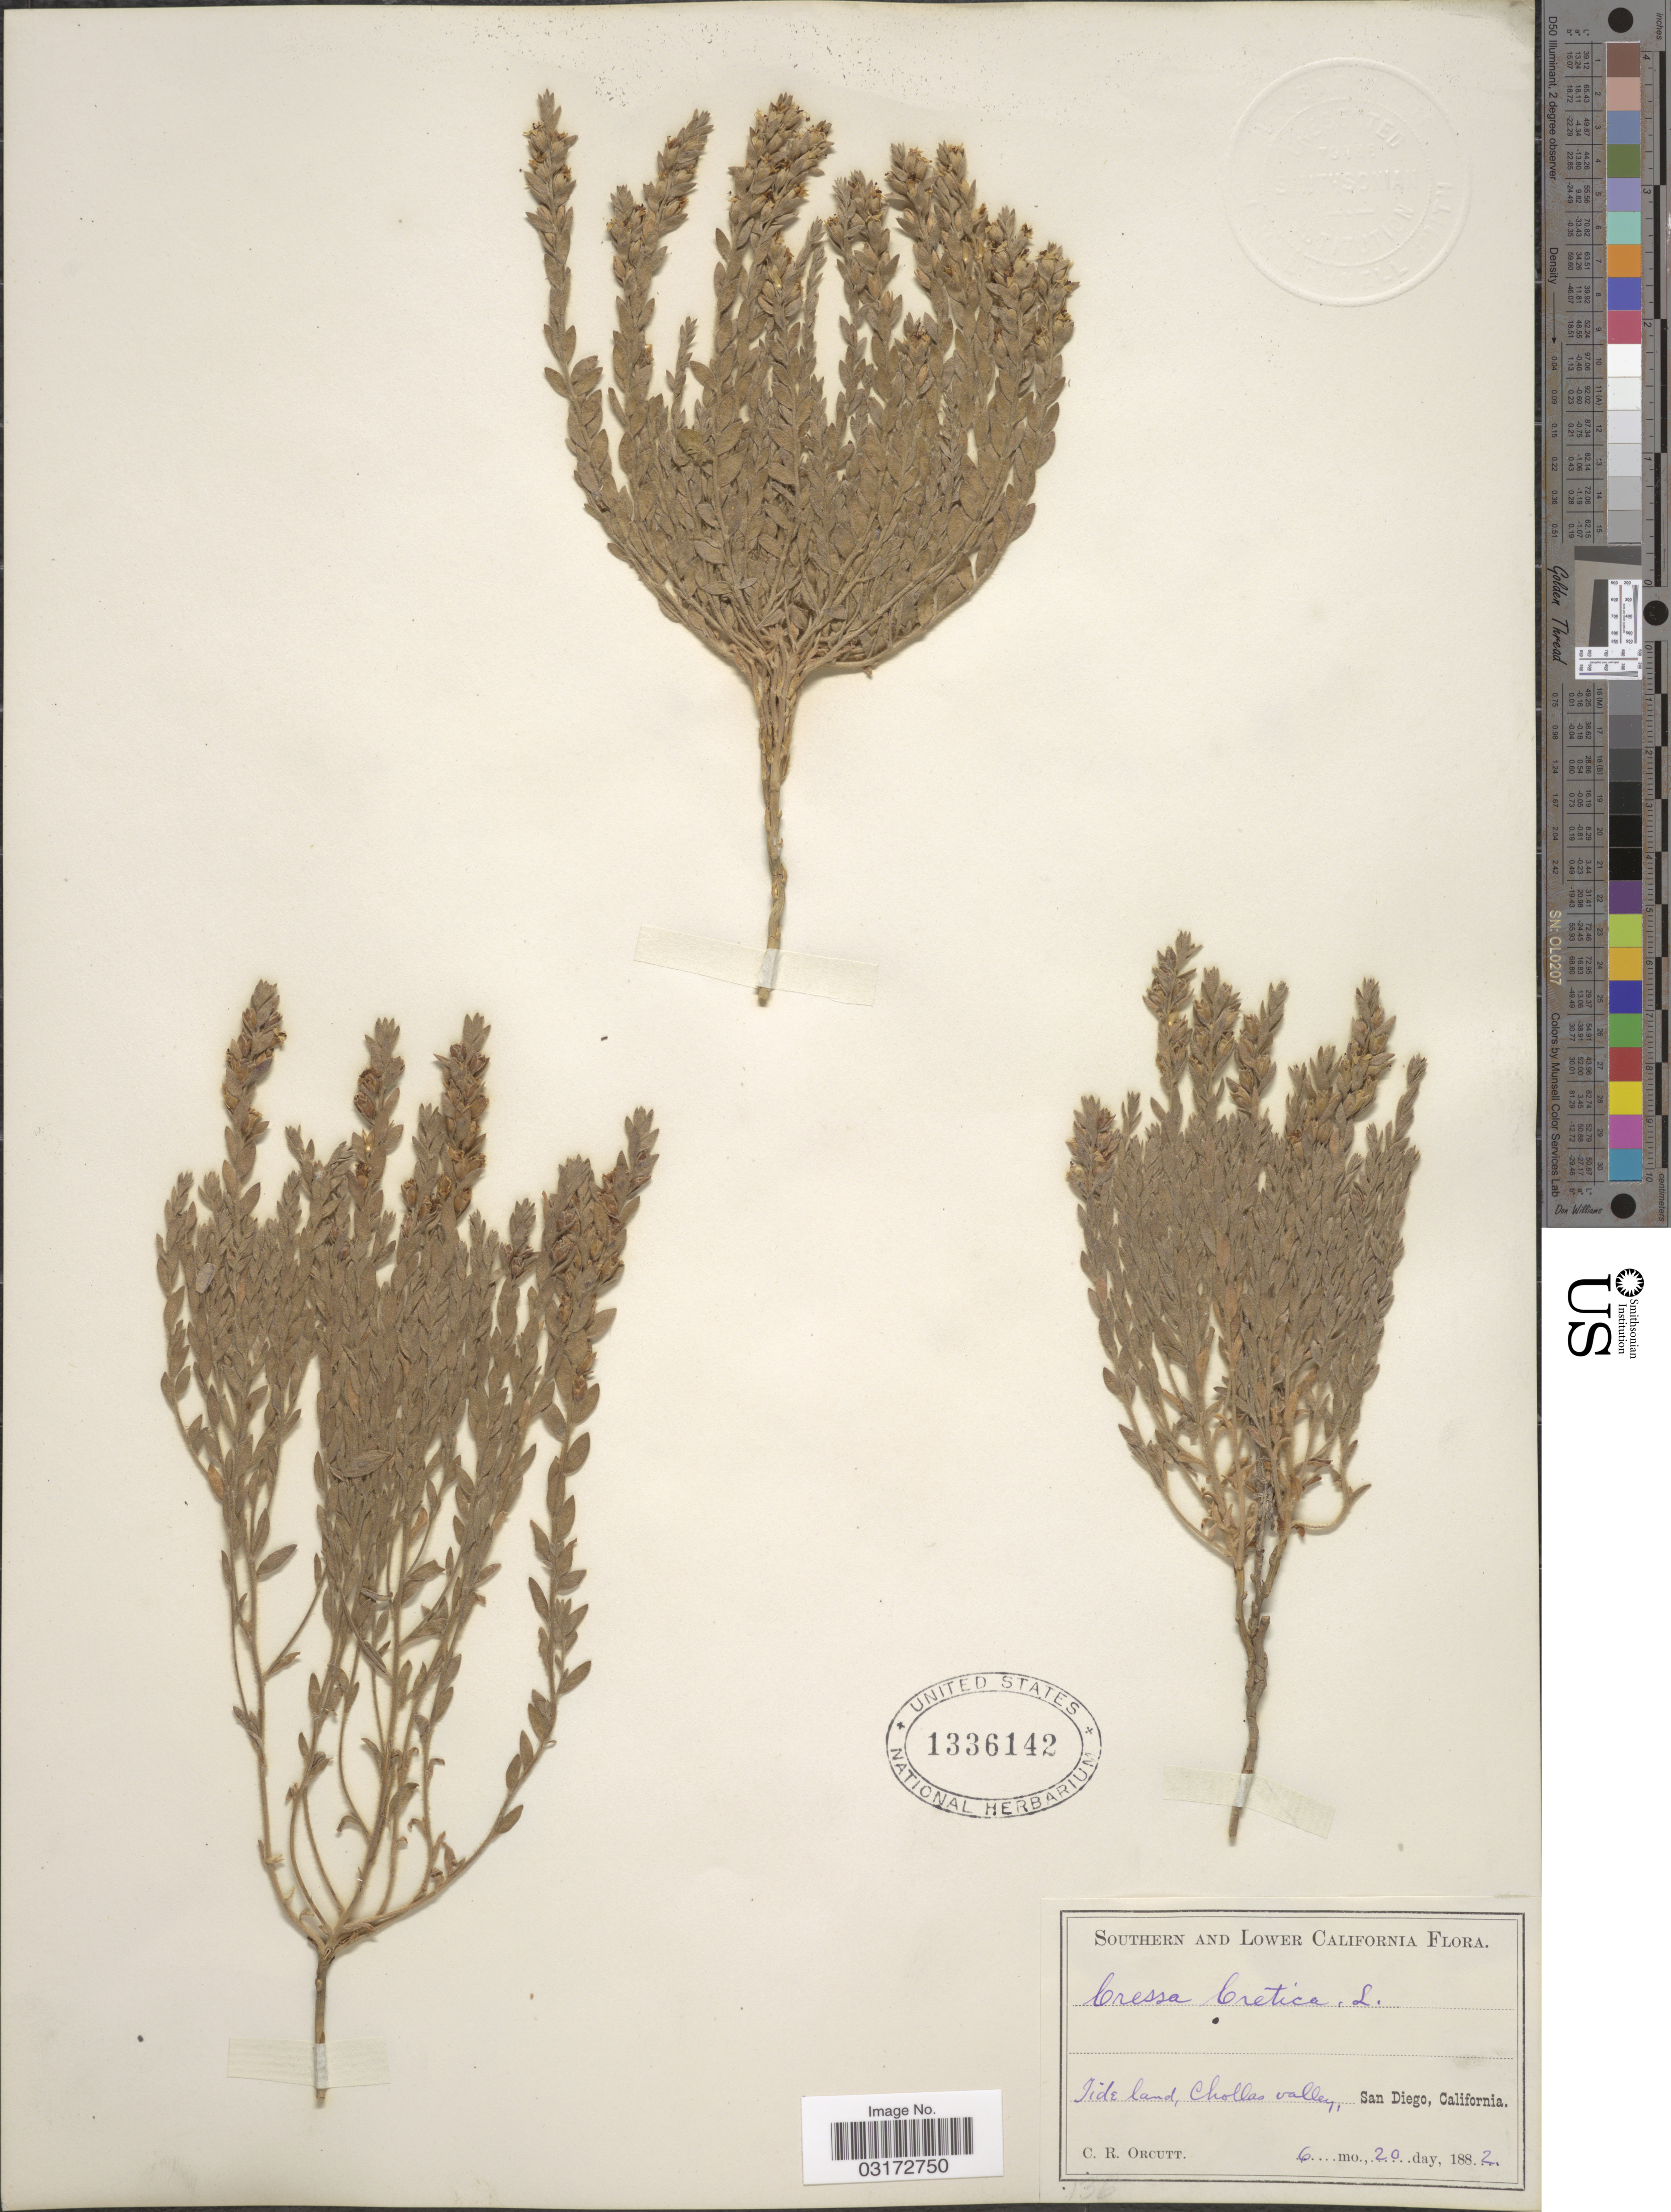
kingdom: Plantae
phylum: Tracheophyta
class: Magnoliopsida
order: Solanales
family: Convolvulaceae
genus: Cressa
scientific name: Cressa truxillensis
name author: Kunth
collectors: C. R. Orcutt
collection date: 1882-06-20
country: United States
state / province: California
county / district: San Diego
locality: Tide land, Chollas valley, San Diego.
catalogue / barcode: US 1336142